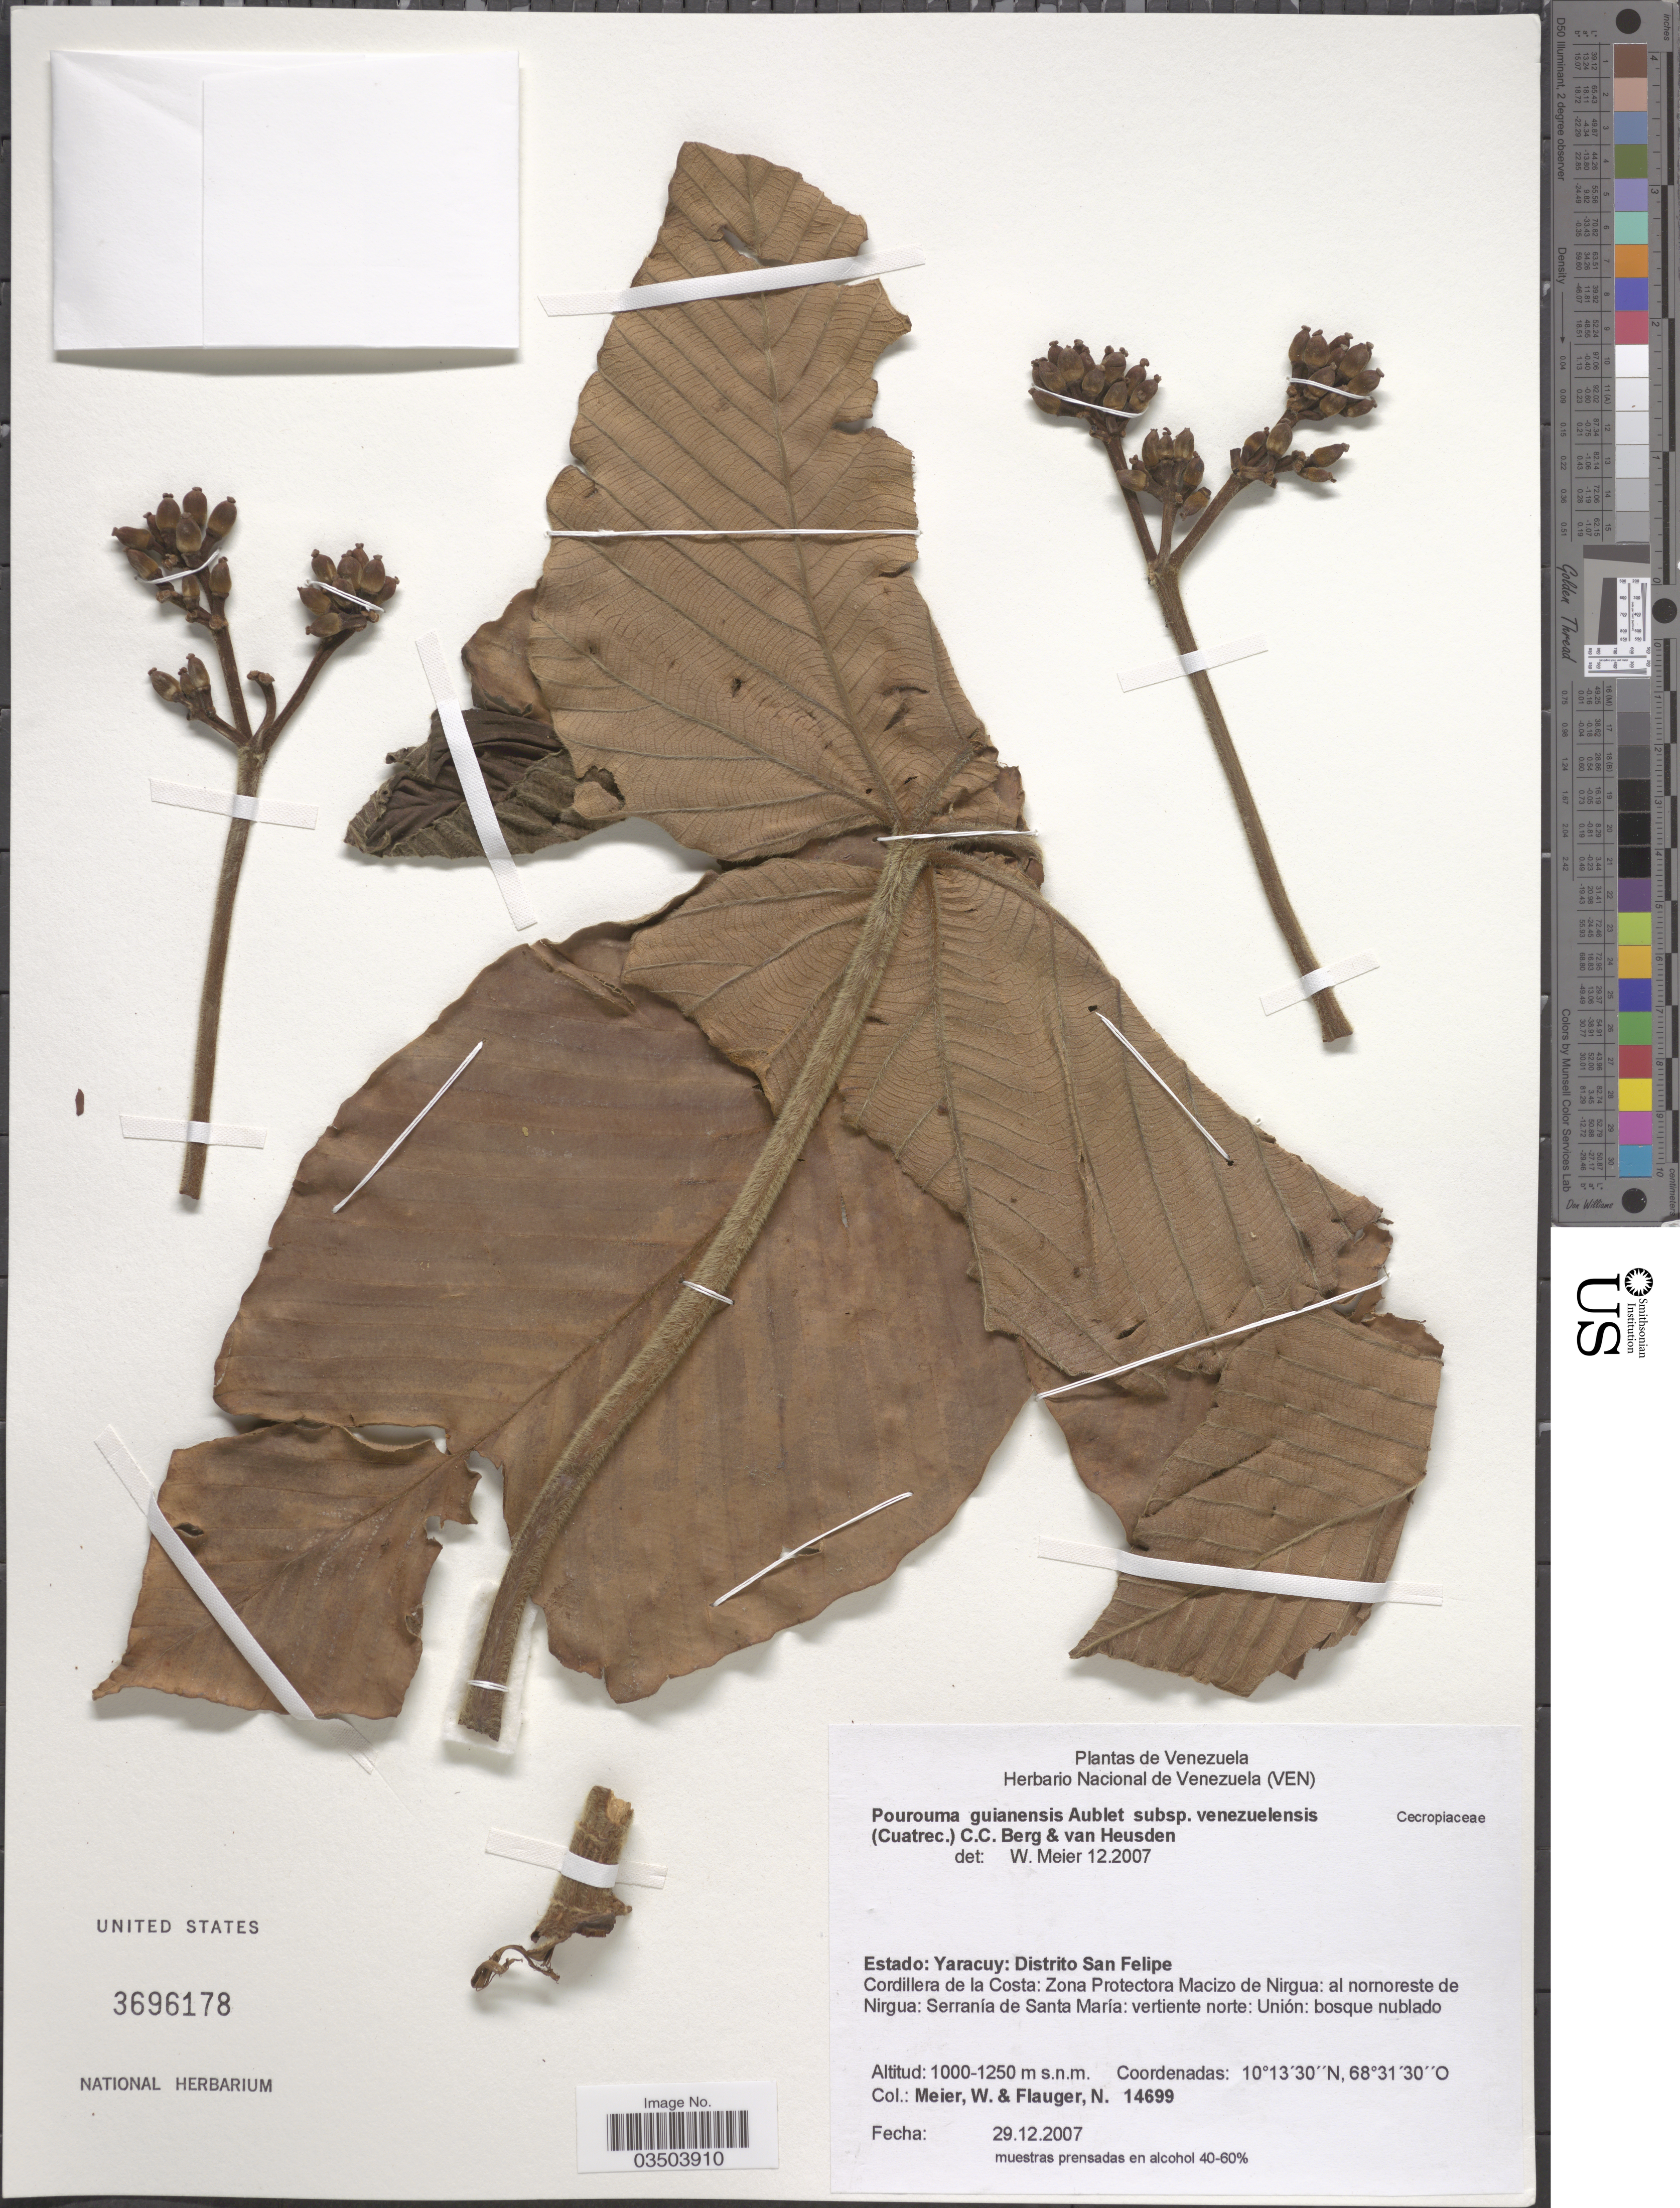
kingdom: Plantae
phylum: Tracheophyta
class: Magnoliopsida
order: Rosales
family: Urticaceae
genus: Pourouma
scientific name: Pourouma guianensis subsp. venezuelensis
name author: (Cuatrec.) C.C. Berg & Heusden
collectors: W. Meier & N. Flauger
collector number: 14699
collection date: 2007-12-29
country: Venezuela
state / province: Yaracuy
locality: Distrito San Felipe. Cordillera de la Costa: Zona Protectora Macizo de Nirgua: al nornoreste de Nirgua:Serranía de Santa María: vertiente norte: Unión: bosque nublado.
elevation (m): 1000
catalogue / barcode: US 3696178